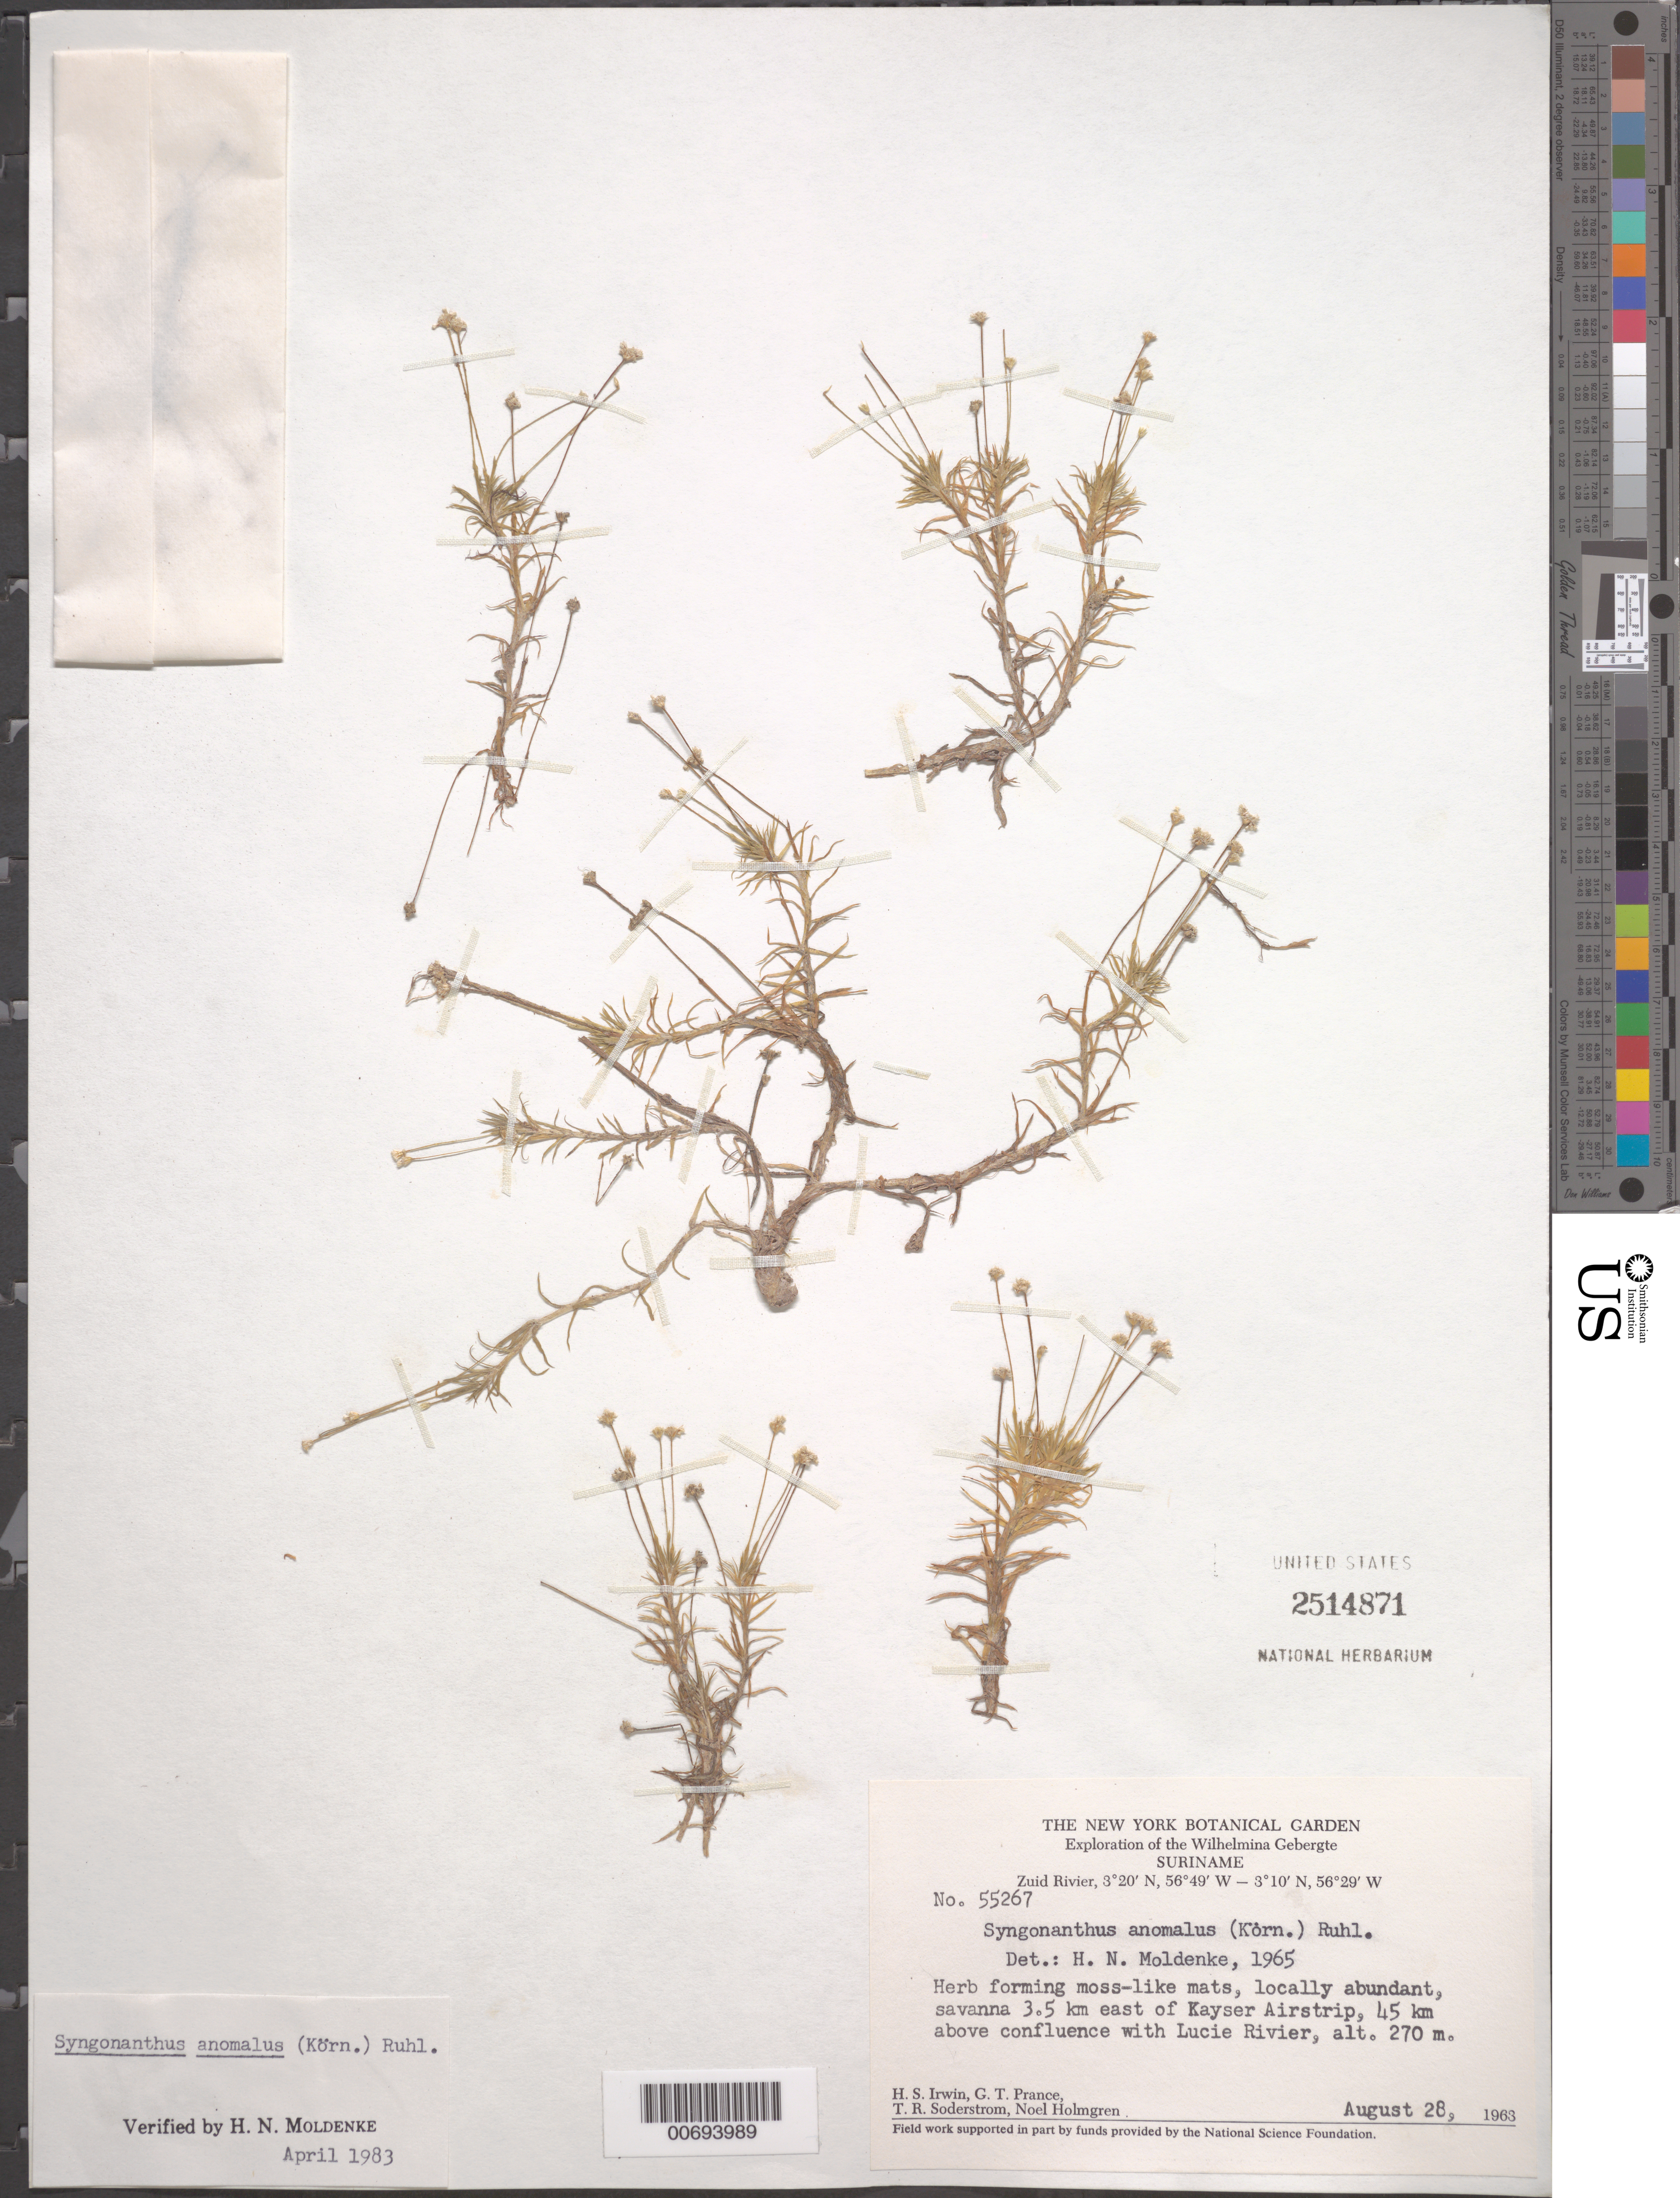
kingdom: Plantae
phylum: Tracheophyta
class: Liliopsida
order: Poales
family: Eriocaulaceae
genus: Syngonanthus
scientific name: Syngonanthus anomalus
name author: (Körn.) Ruhland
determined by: Moldenke, H. N.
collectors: H. Irwin, G. T. Prance, T. R. Soderstrom & N. H. Holmgren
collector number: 55267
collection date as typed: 28-Aug-63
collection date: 1963-08-28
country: Suriname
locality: Kayser Airstrip, Zuid R., 45 km above confl. with Lucie R., Wilhelmina Gebergte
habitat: Savanna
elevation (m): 270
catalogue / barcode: US 2514871